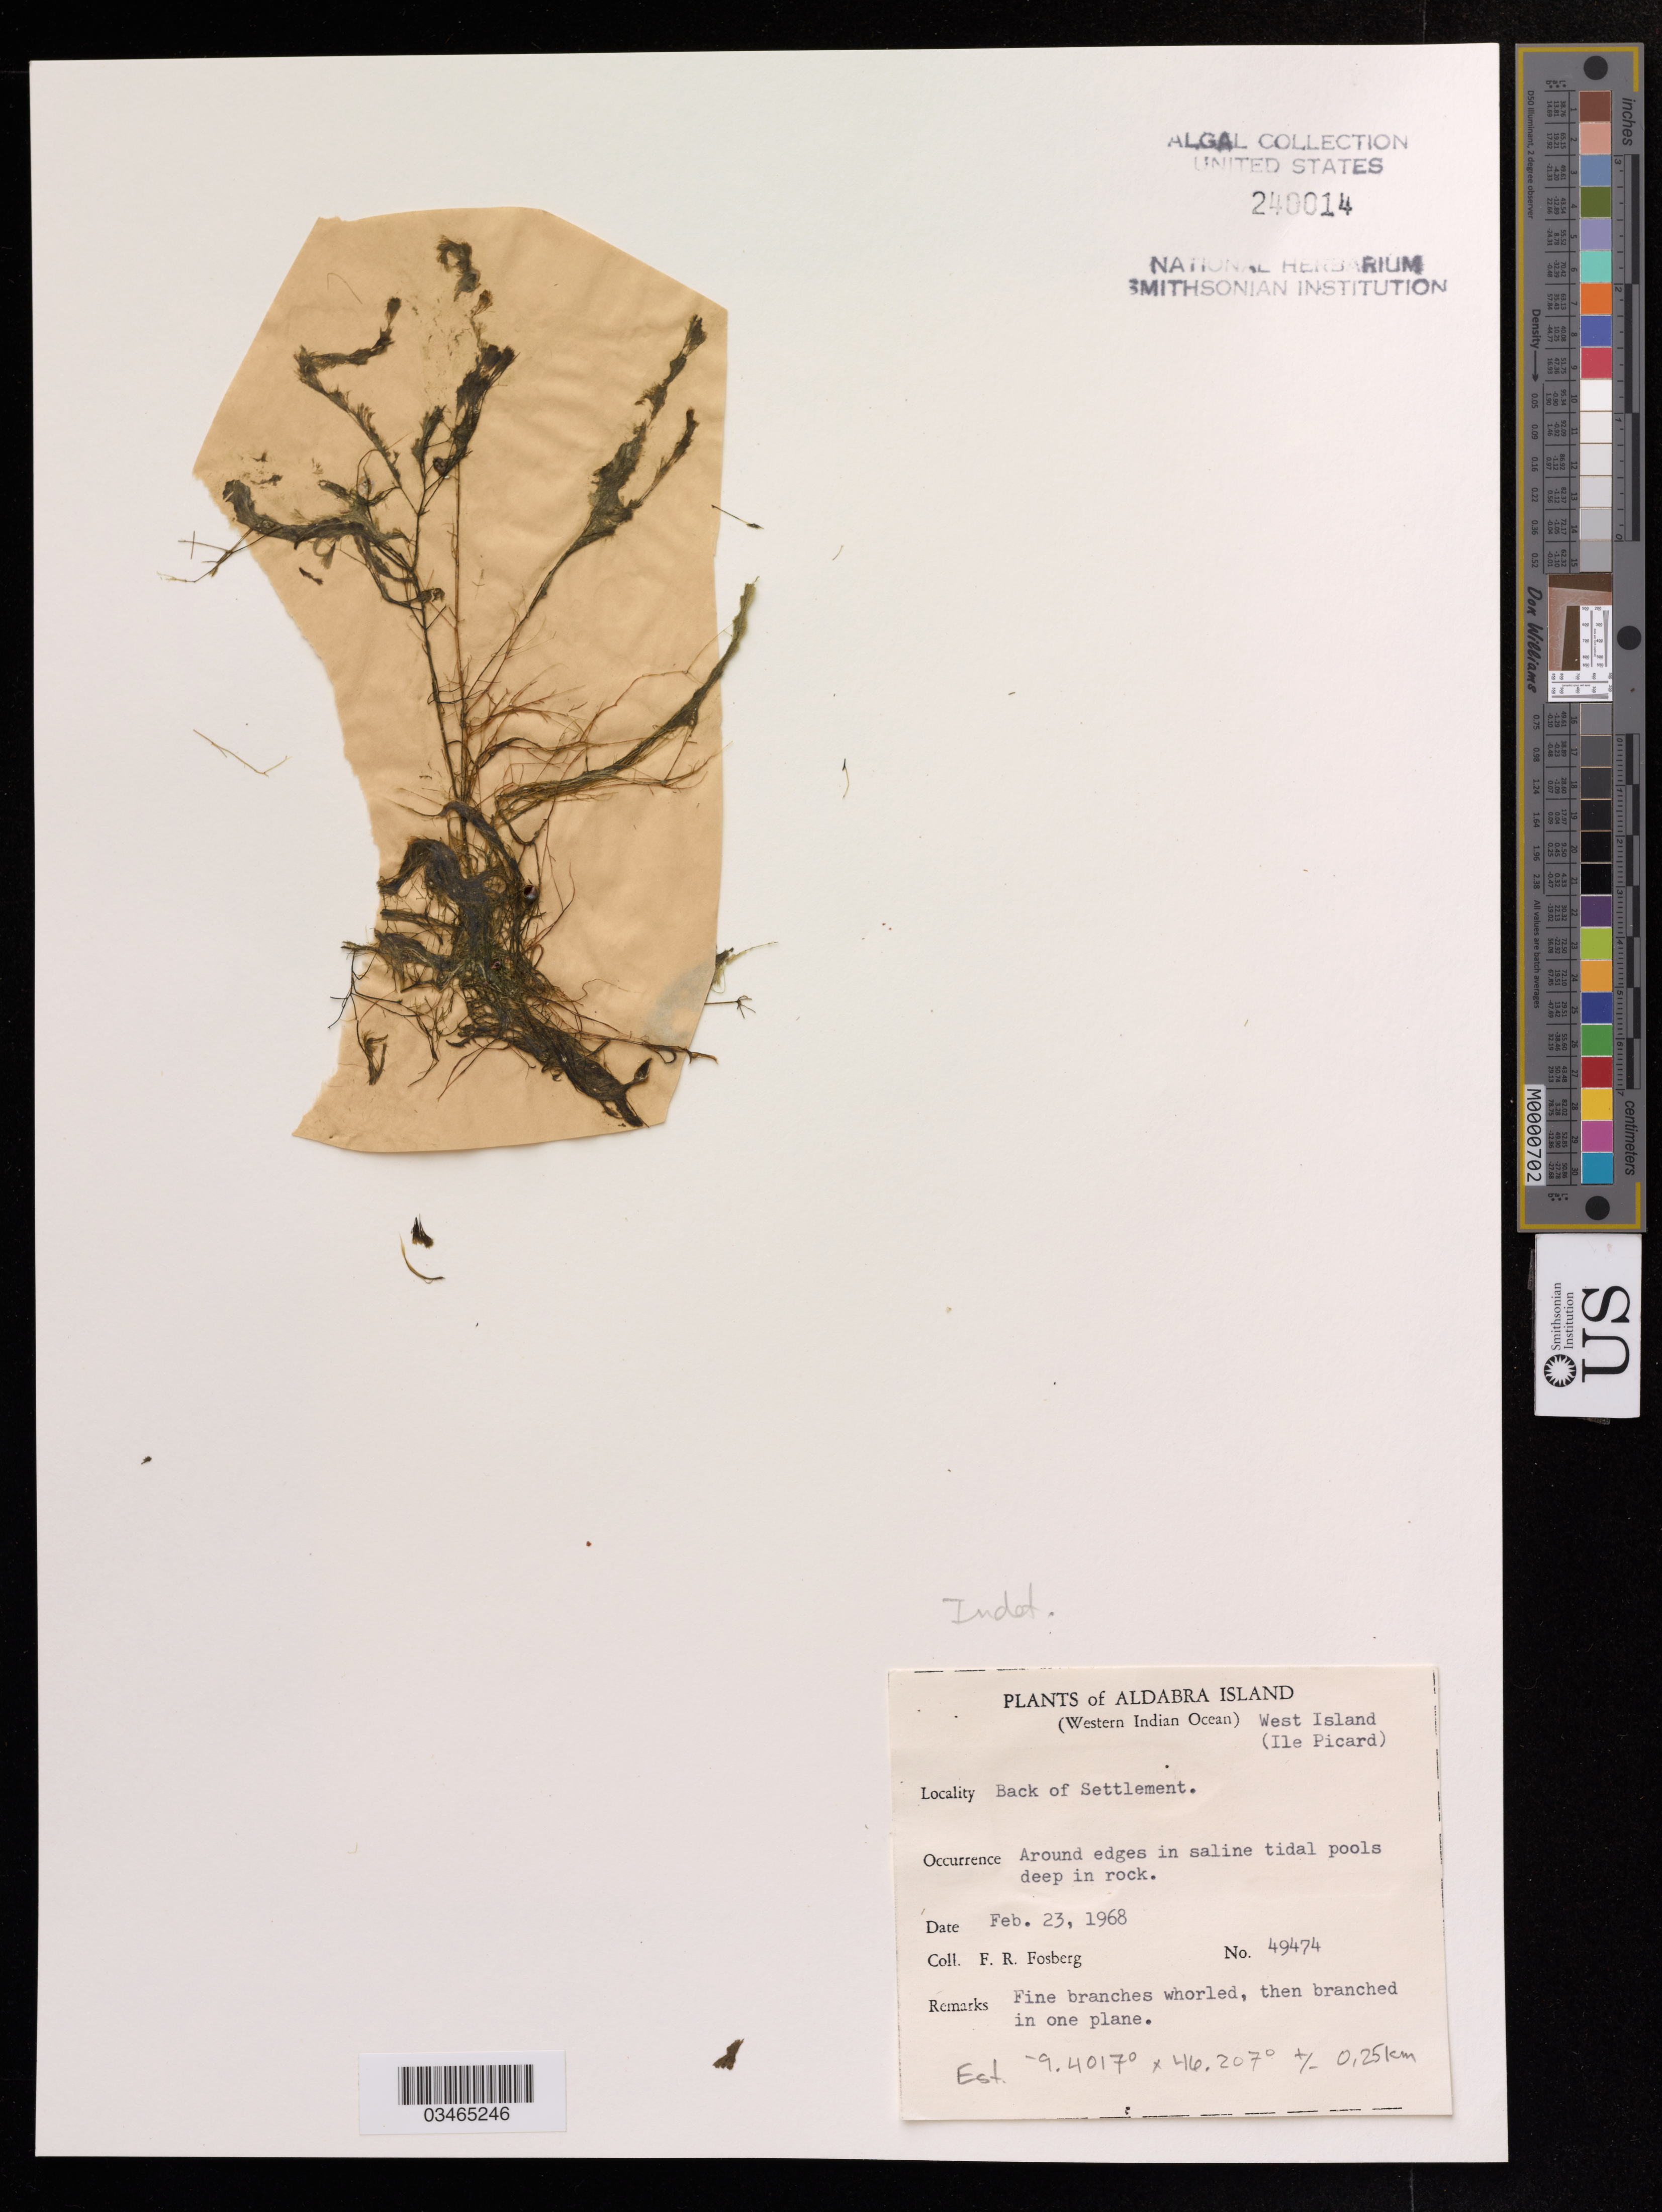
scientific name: Algae unknown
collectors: F. R. Fosberg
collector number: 49474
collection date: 1968-02-23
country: Seychelles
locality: Aldabra Island, West Island (Ile Picard).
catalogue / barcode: US 240014